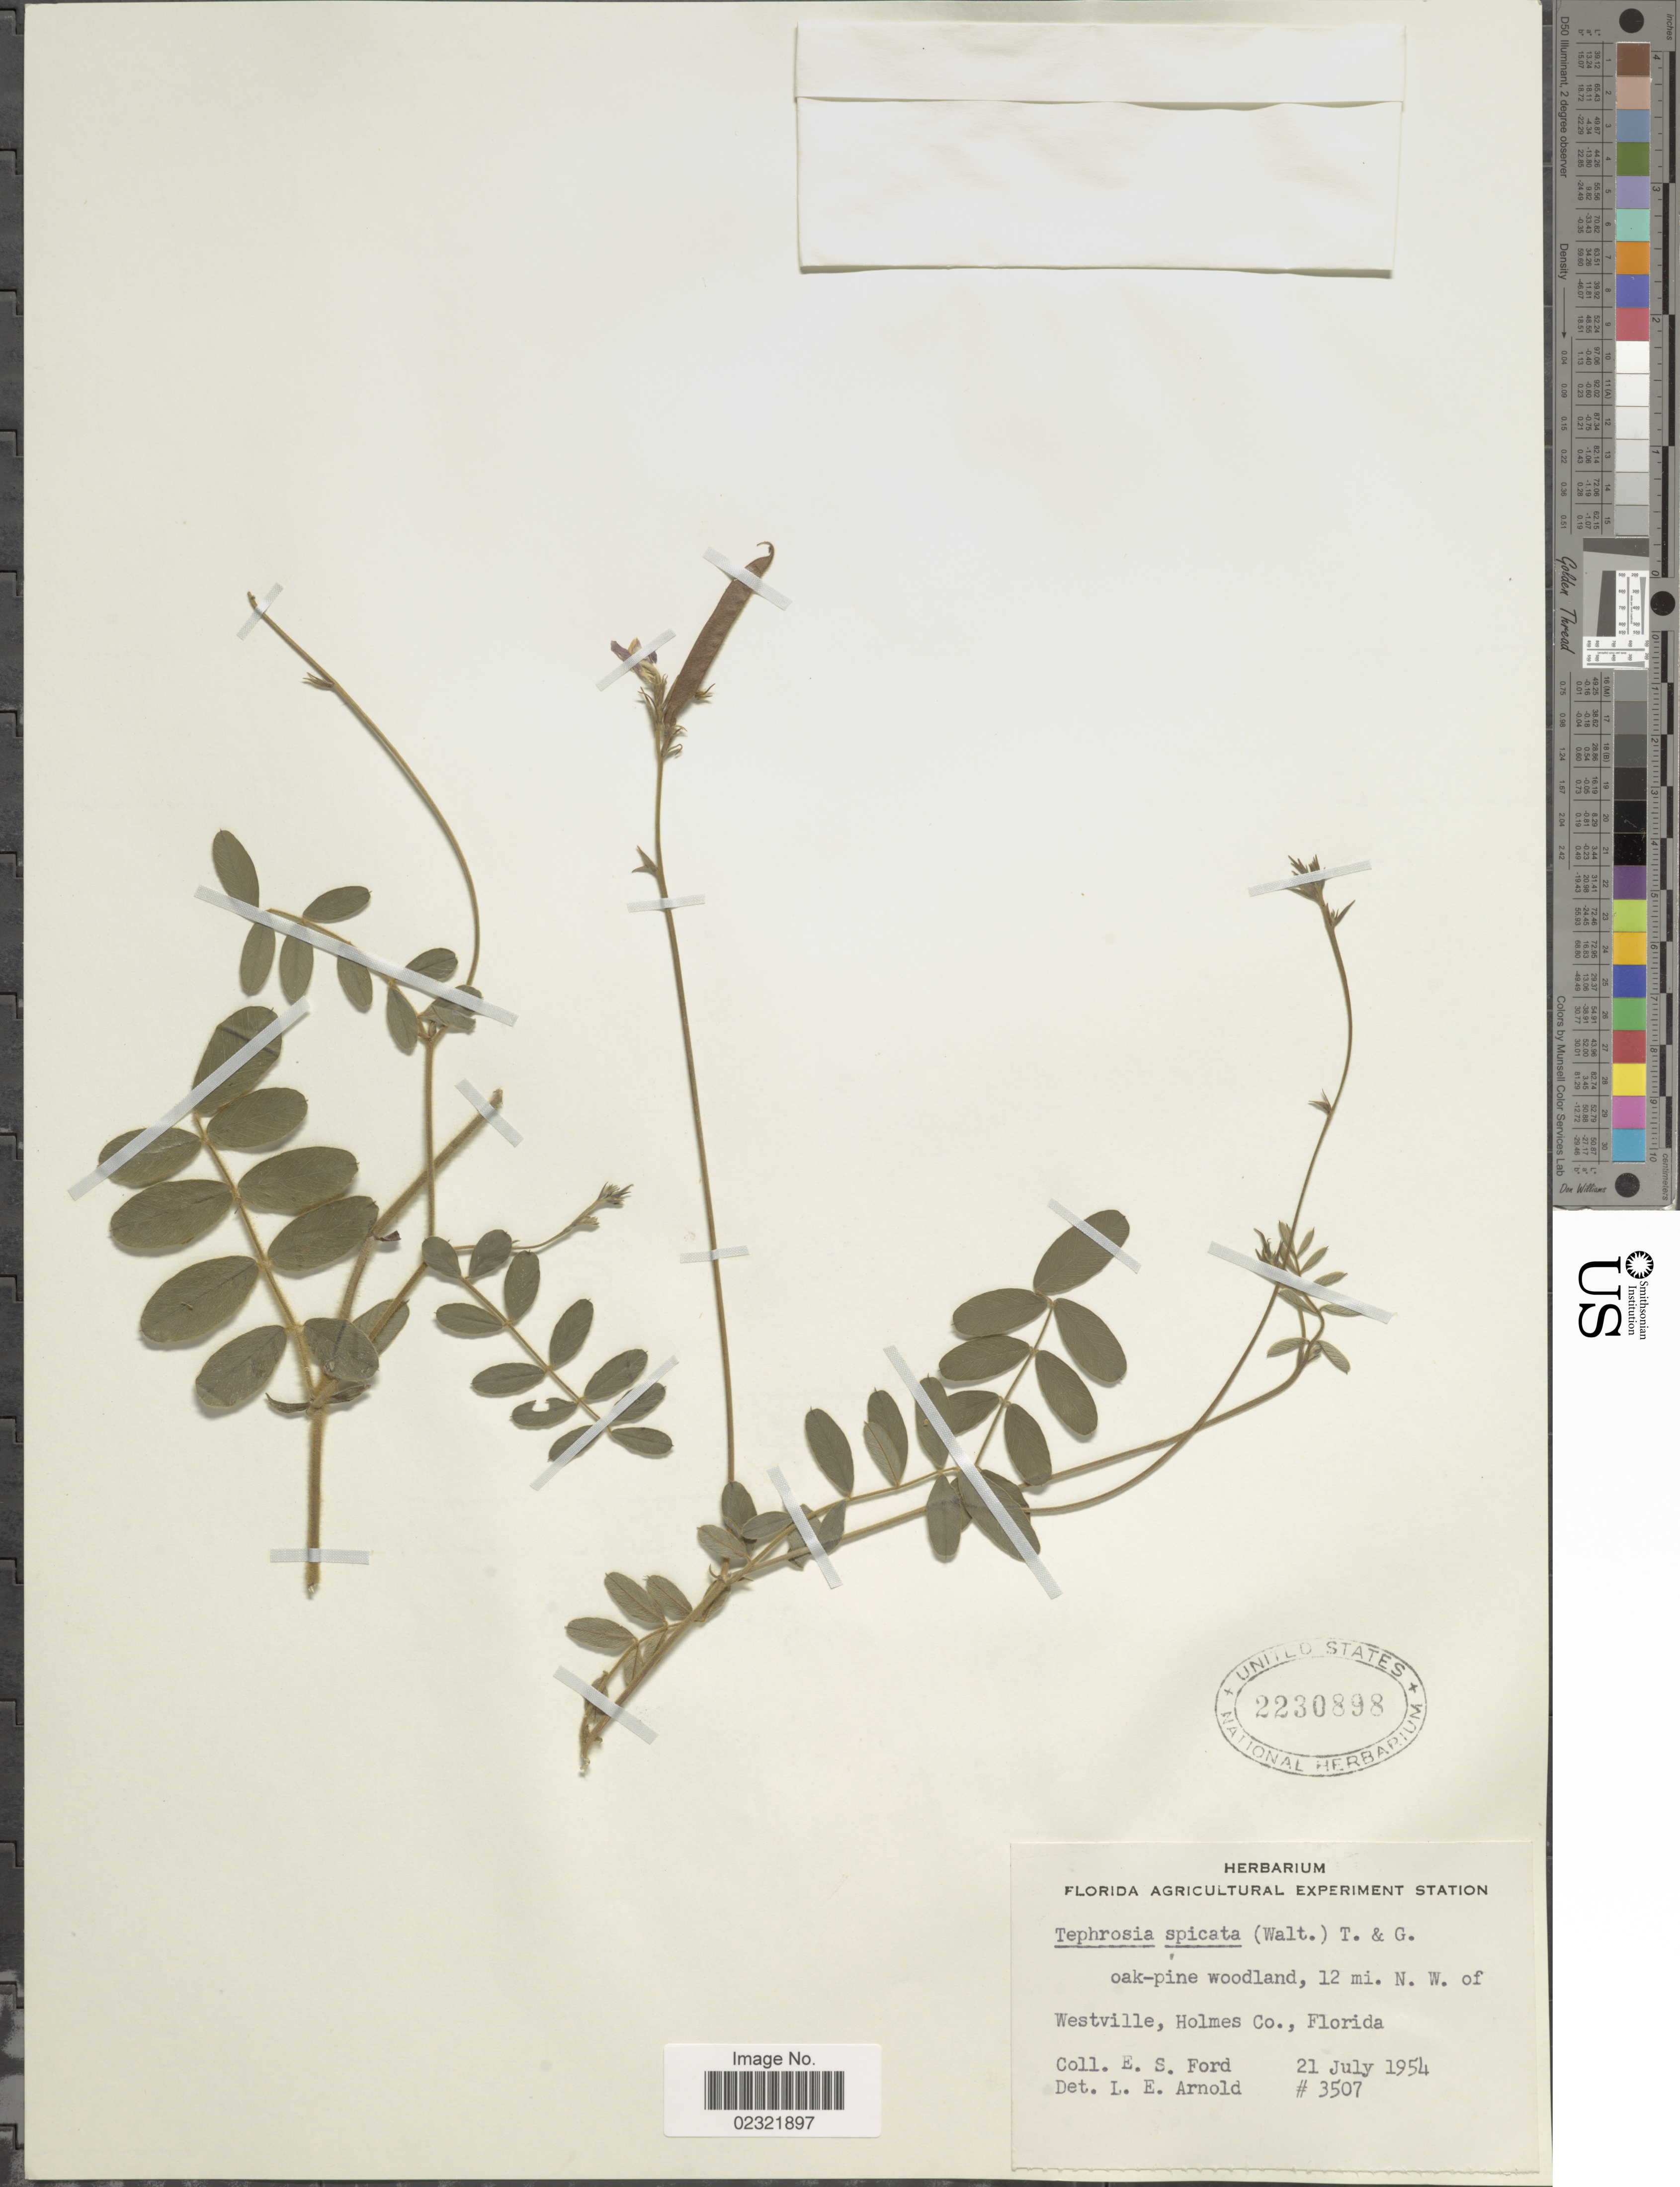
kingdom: Plantae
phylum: Tracheophyta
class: Magnoliopsida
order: Fabales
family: Fabaceae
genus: Tephrosia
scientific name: Tephrosia spicata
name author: (Walter) Torr. & A. Gray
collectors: E. Ford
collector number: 3507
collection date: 1954-07-21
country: United States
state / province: Florida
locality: Oak-pine woodland, 12 mi N.W. of Westville, Holmes Co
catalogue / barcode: US 2230898